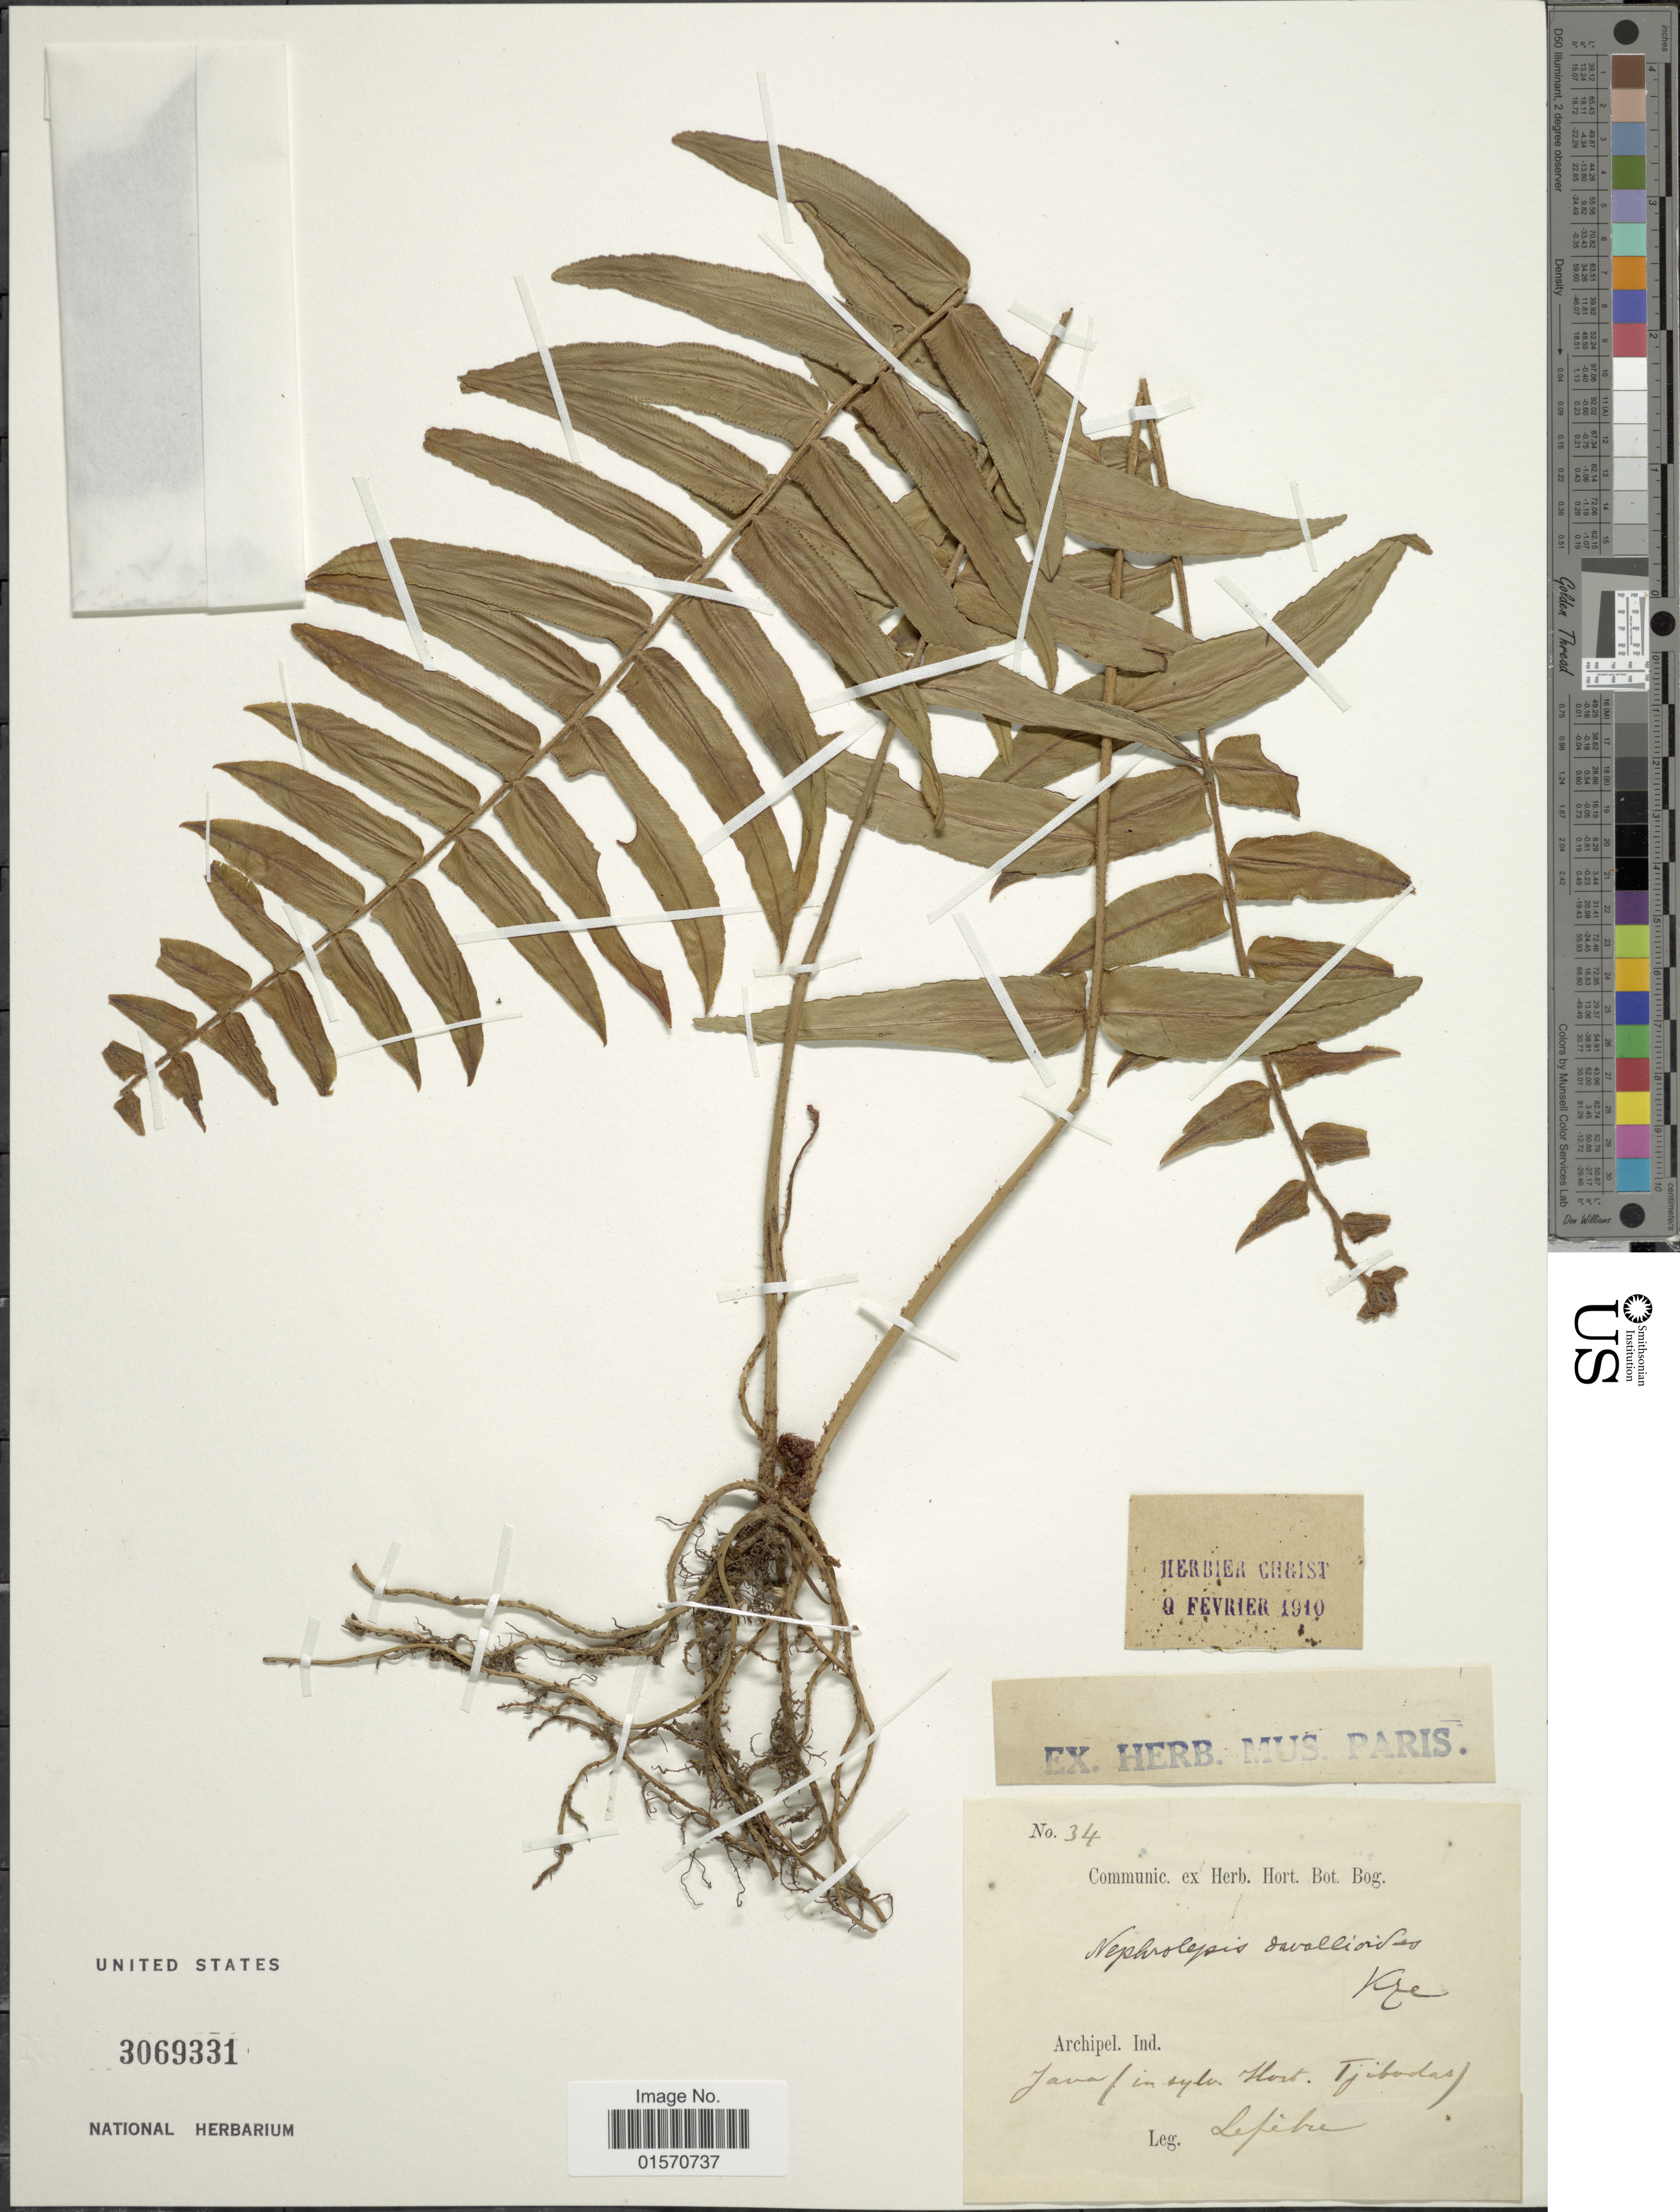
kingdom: Plantae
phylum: Tracheophyta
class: Polypodiopsida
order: Polypodiales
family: Nephrolepidaceae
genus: Nephrolepis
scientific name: Nephrolepis sp.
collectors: Lefebre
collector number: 34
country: Indonesia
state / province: Java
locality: Archipel Ind. in sylva Hort. Tjibodas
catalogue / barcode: US 3069331